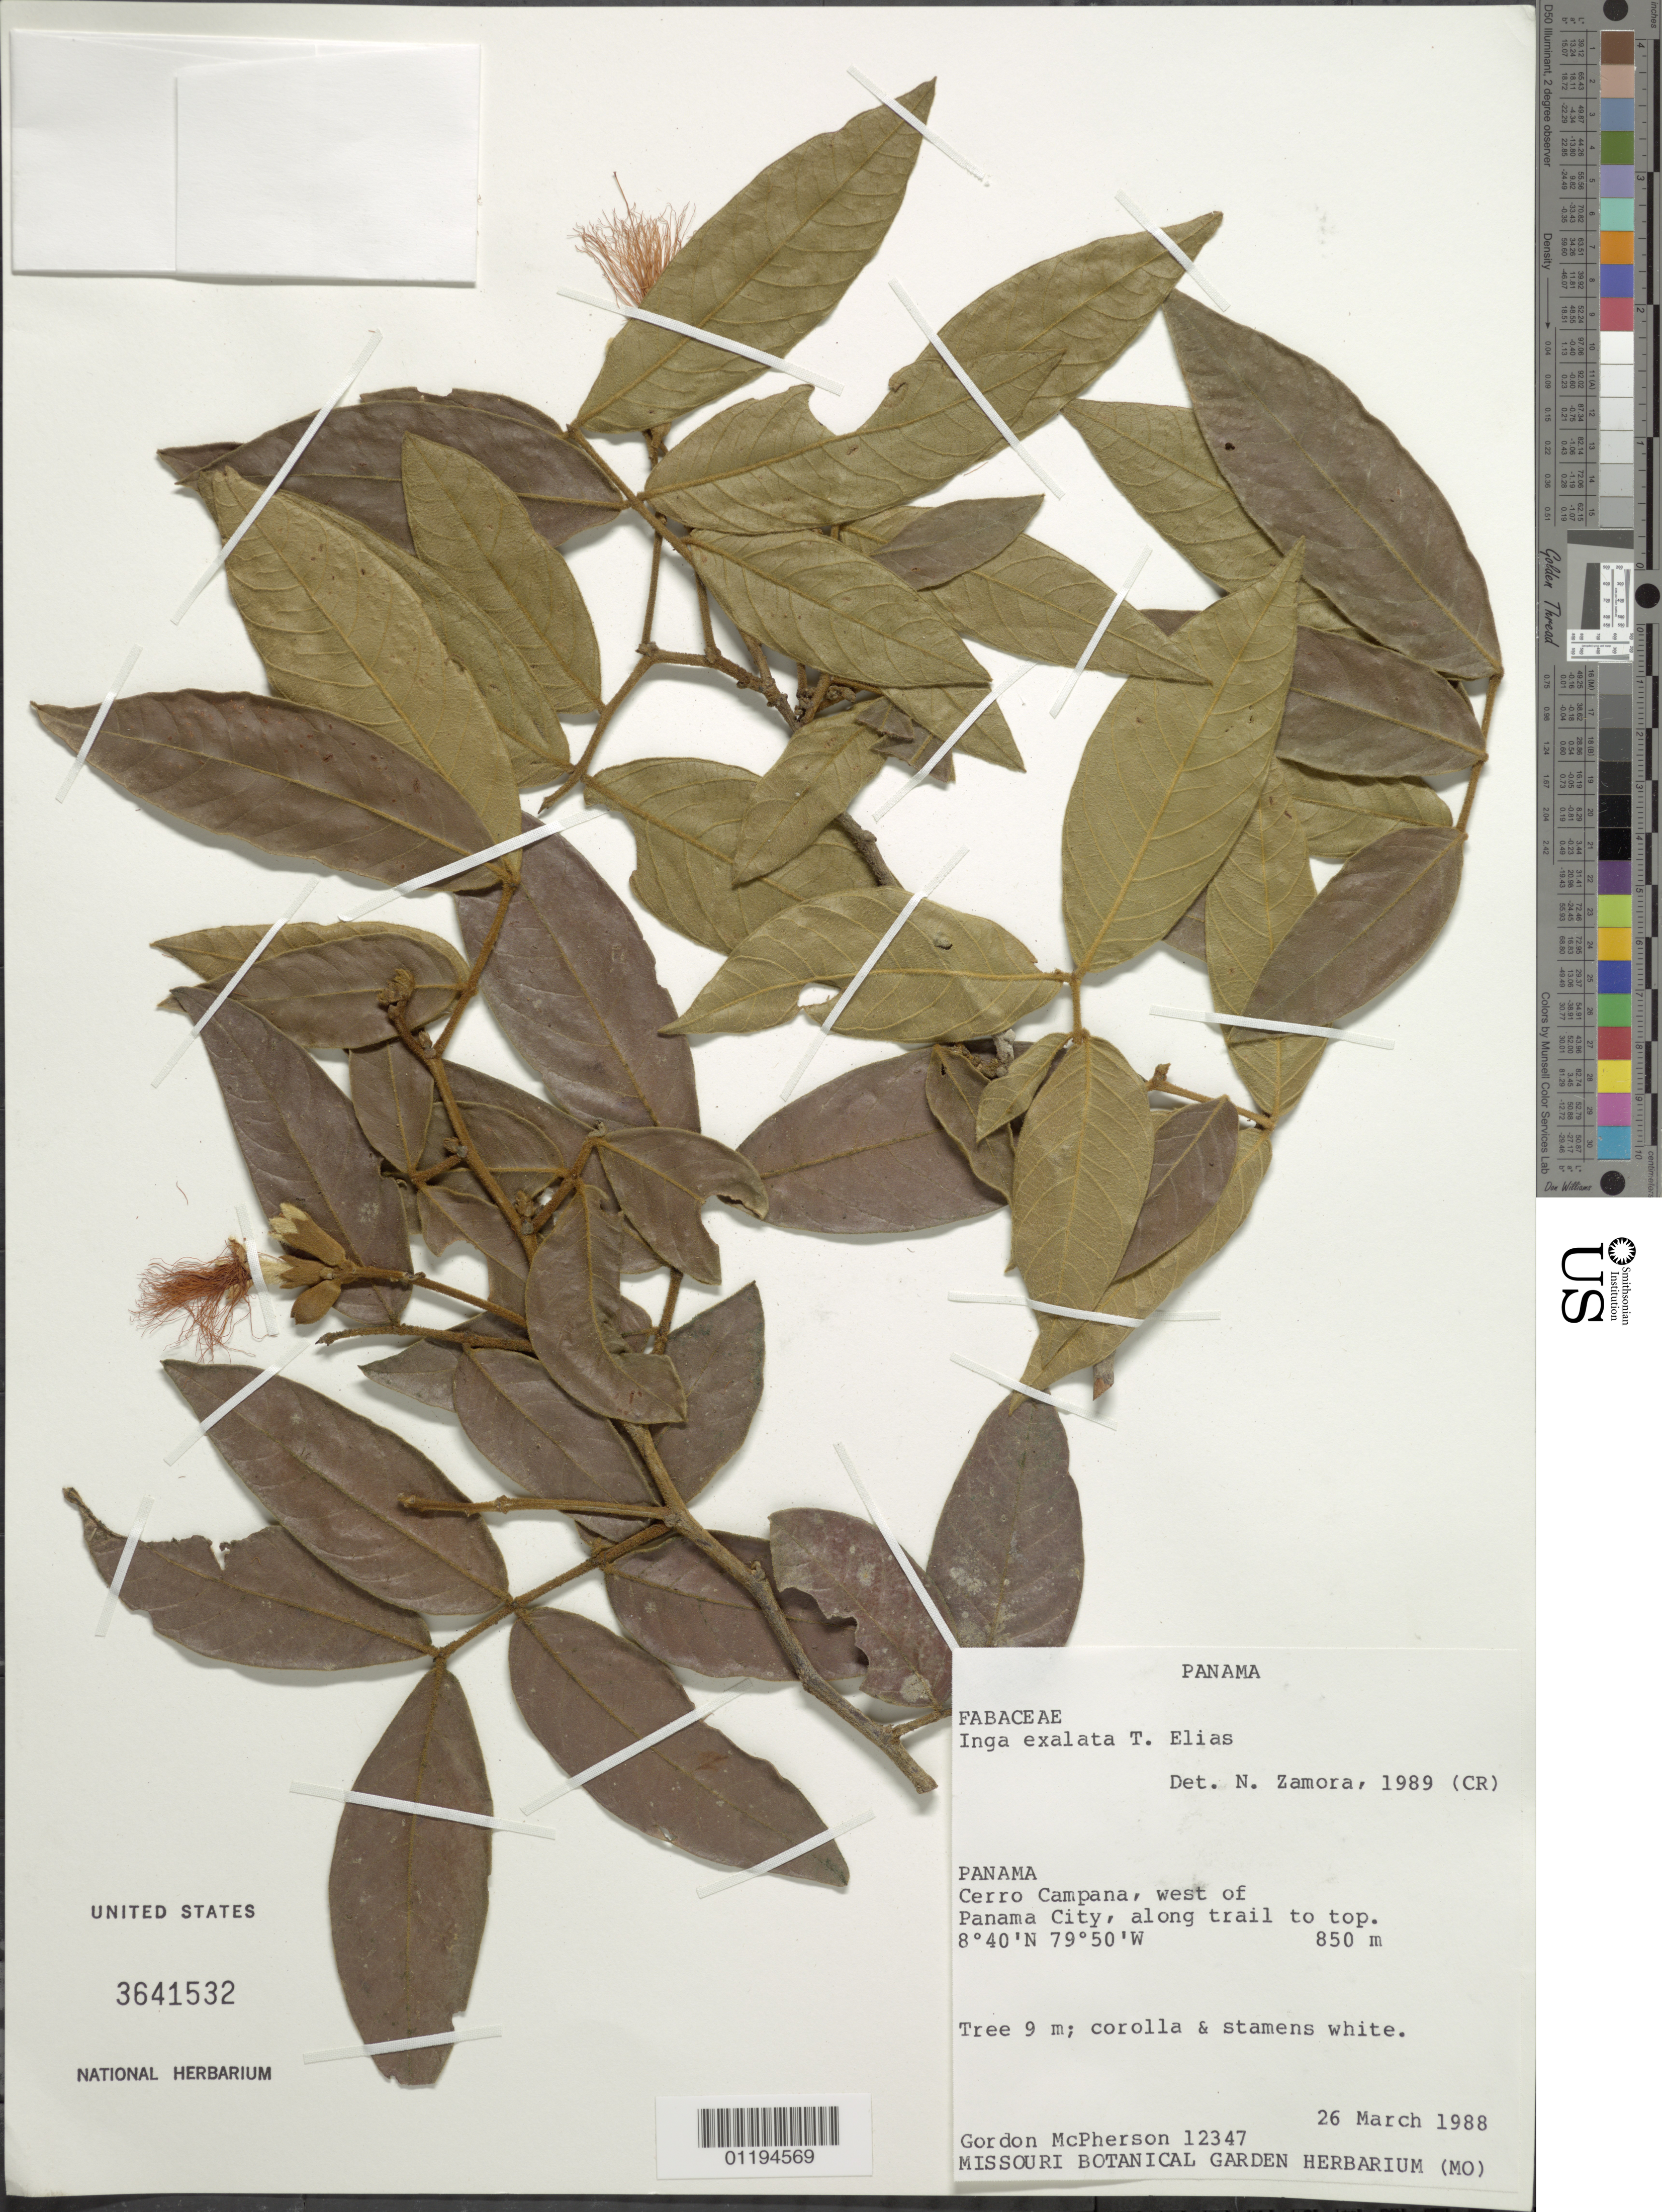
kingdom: Plantae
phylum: Tracheophyta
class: Magnoliopsida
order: Fabales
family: Fabaceae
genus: Inga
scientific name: Inga exalata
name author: T. S. Elias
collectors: G. D. McPherson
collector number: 12347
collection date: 1988-03-26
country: Panama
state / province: Panamá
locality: Cerro Campana W of Panama City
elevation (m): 850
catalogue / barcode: US 3641532